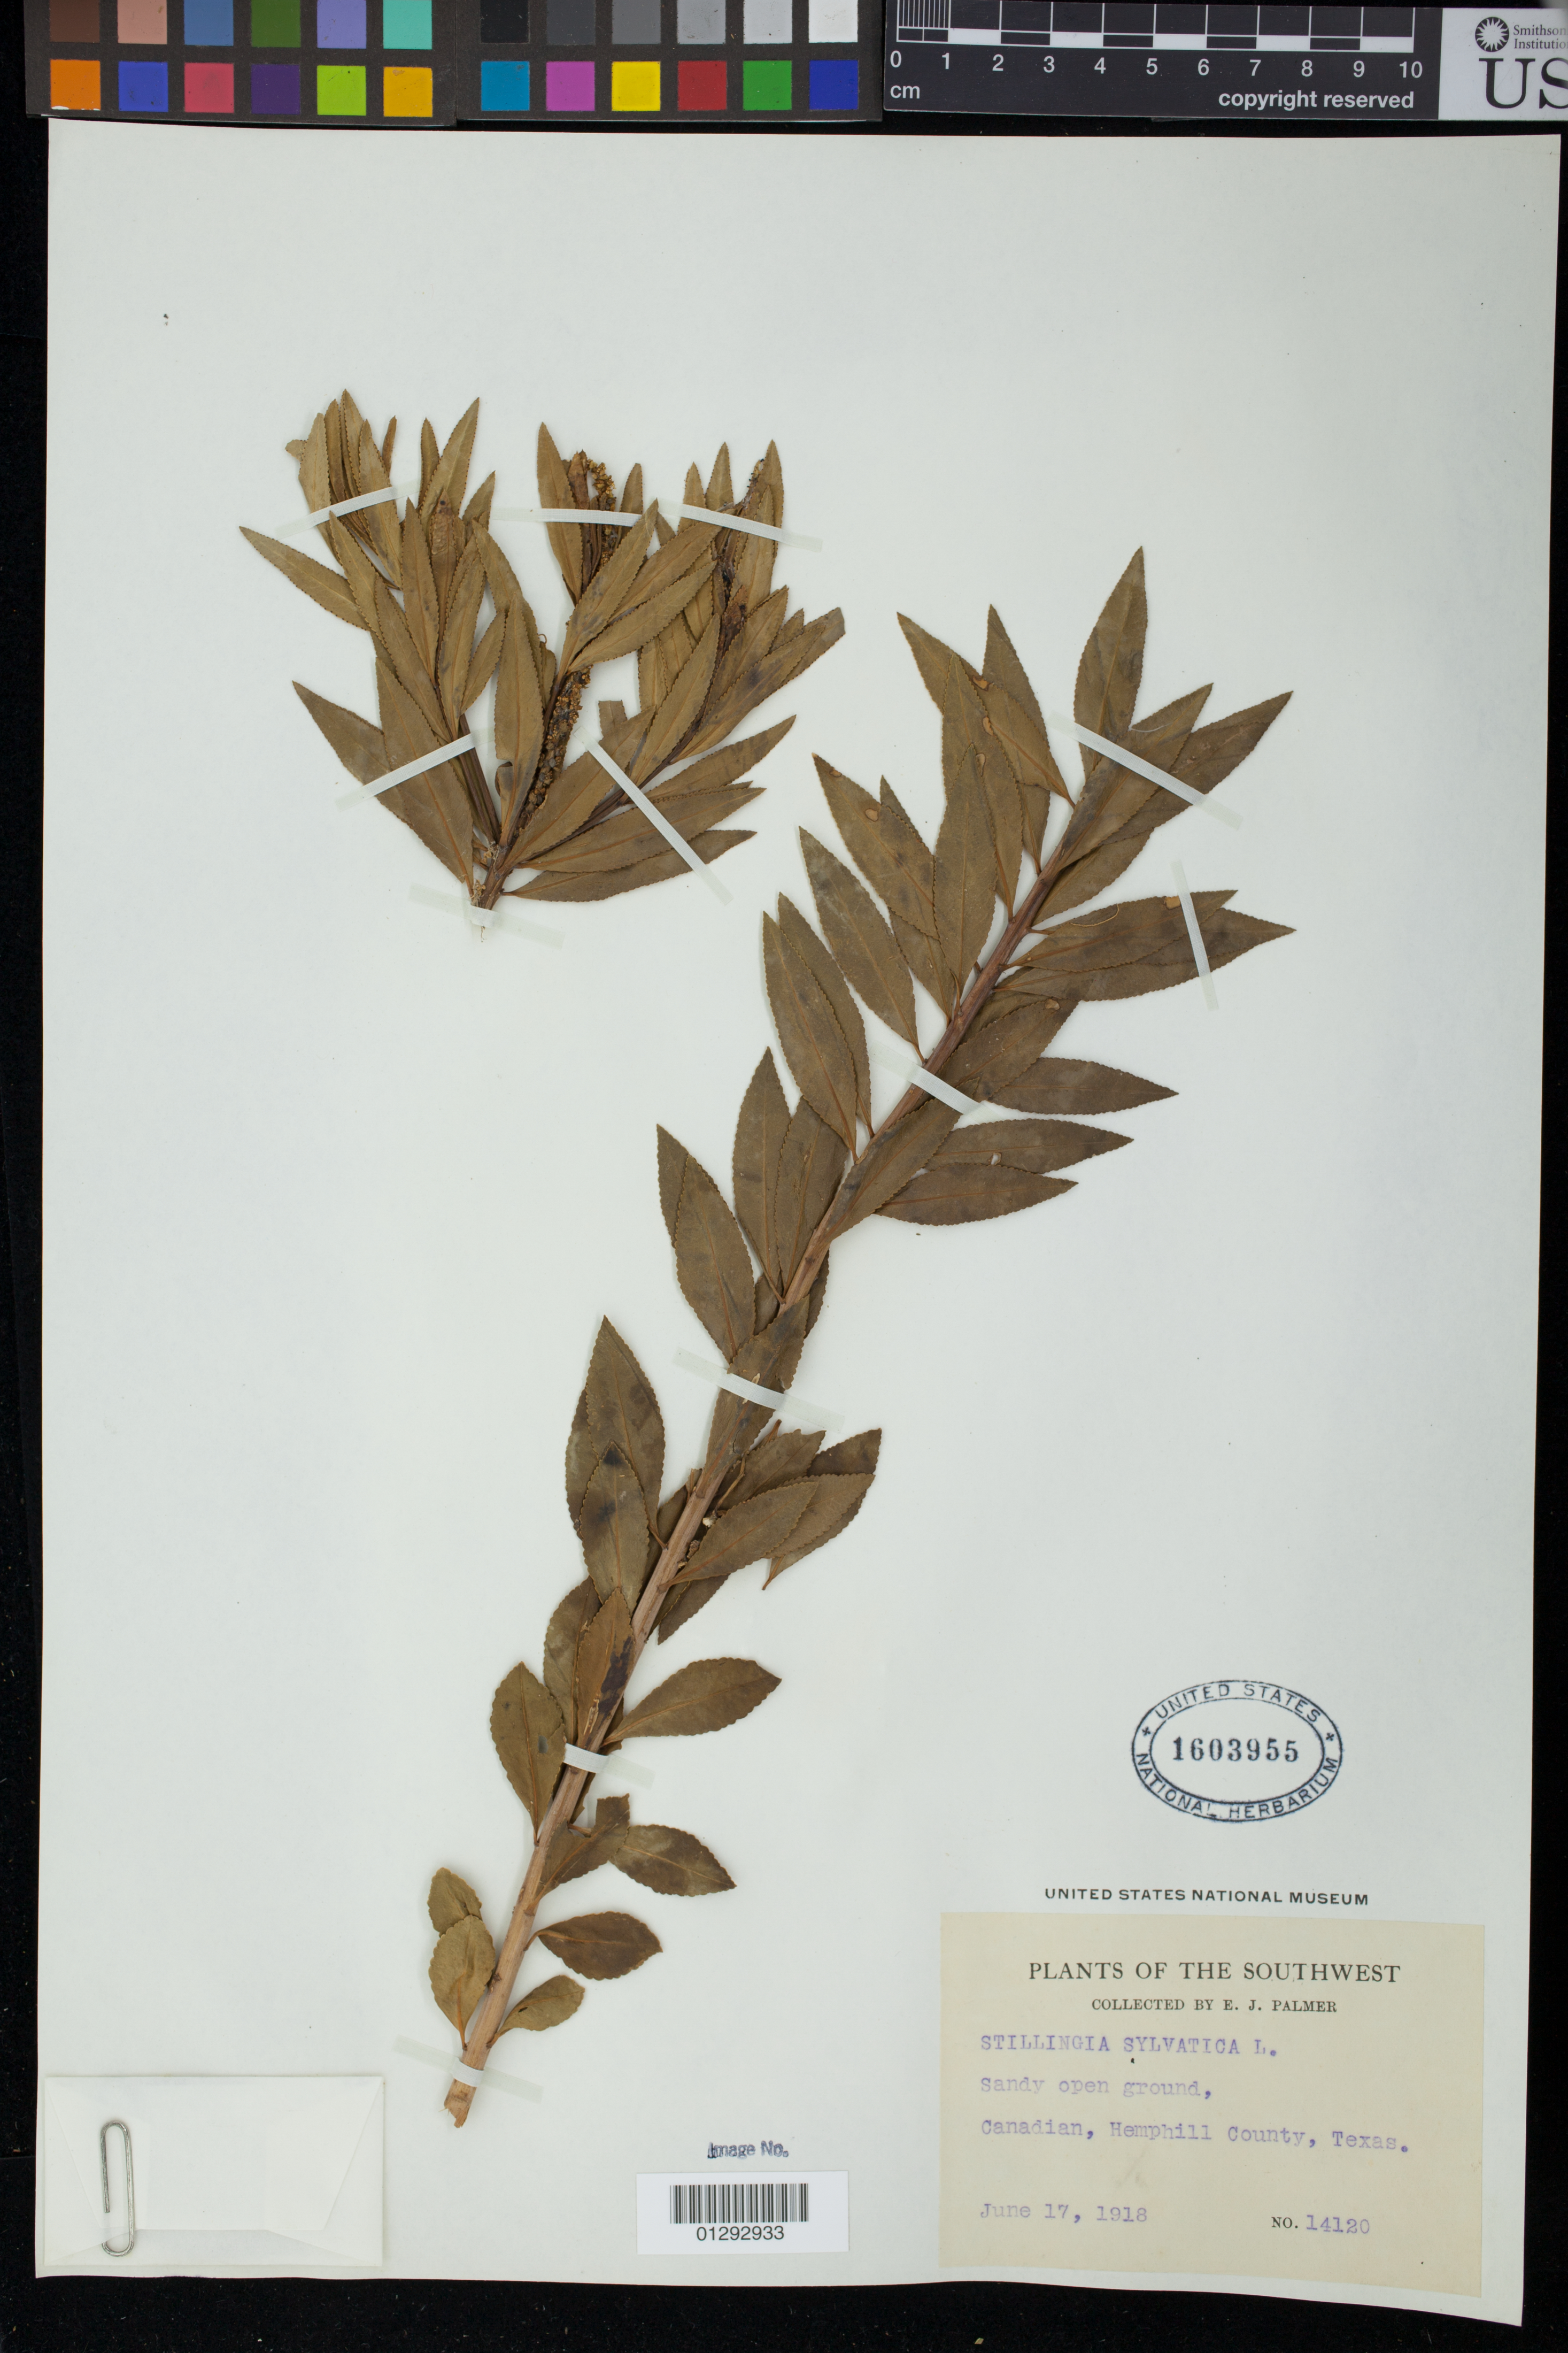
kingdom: Plantae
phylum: Tracheophyta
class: Magnoliopsida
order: Malpighiales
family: Euphorbiaceae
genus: Stillingia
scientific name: Stillingia sylvatica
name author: L.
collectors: J. Palmer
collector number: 14120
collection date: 1918-06-17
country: United States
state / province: Texas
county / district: Hemphill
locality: Canadian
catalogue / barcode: US 1603955